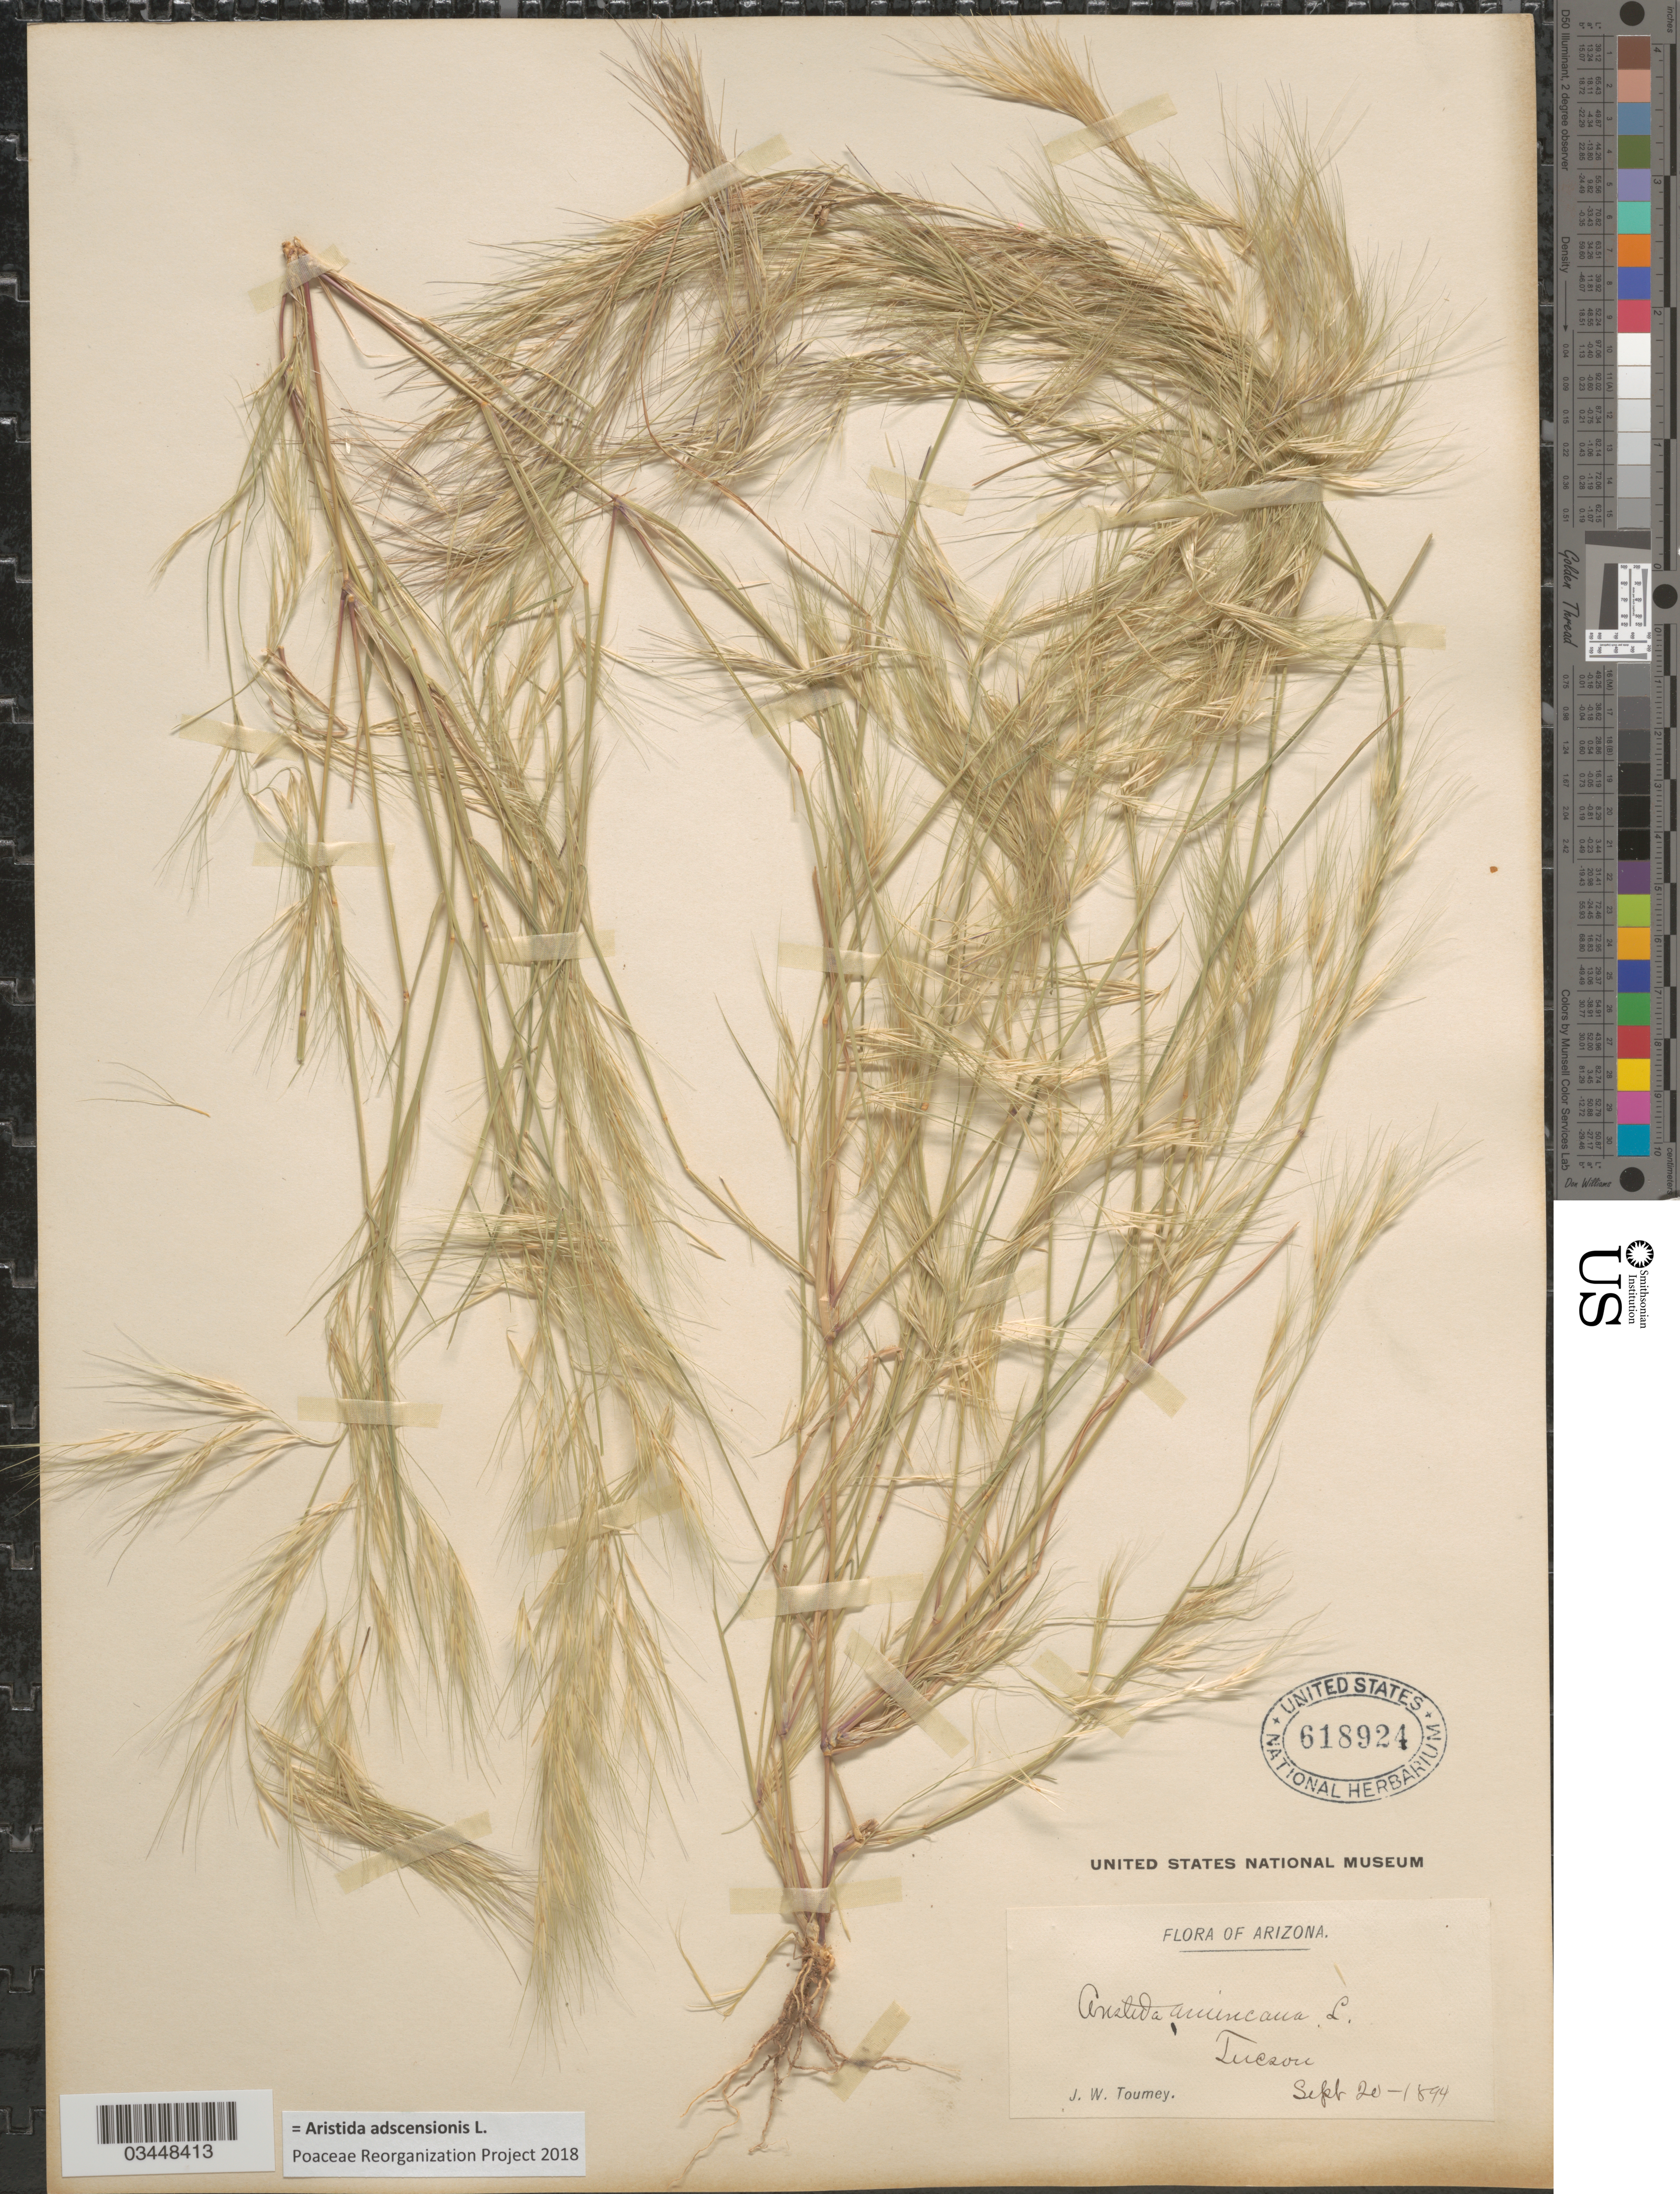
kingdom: Plantae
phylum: Tracheophyta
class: Liliopsida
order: Poales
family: Poaceae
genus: Aristida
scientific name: Aristida adscensionis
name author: L.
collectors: J. W. Toumey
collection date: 1894-09-20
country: United States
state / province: Arizona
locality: Tucson.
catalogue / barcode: US 618924